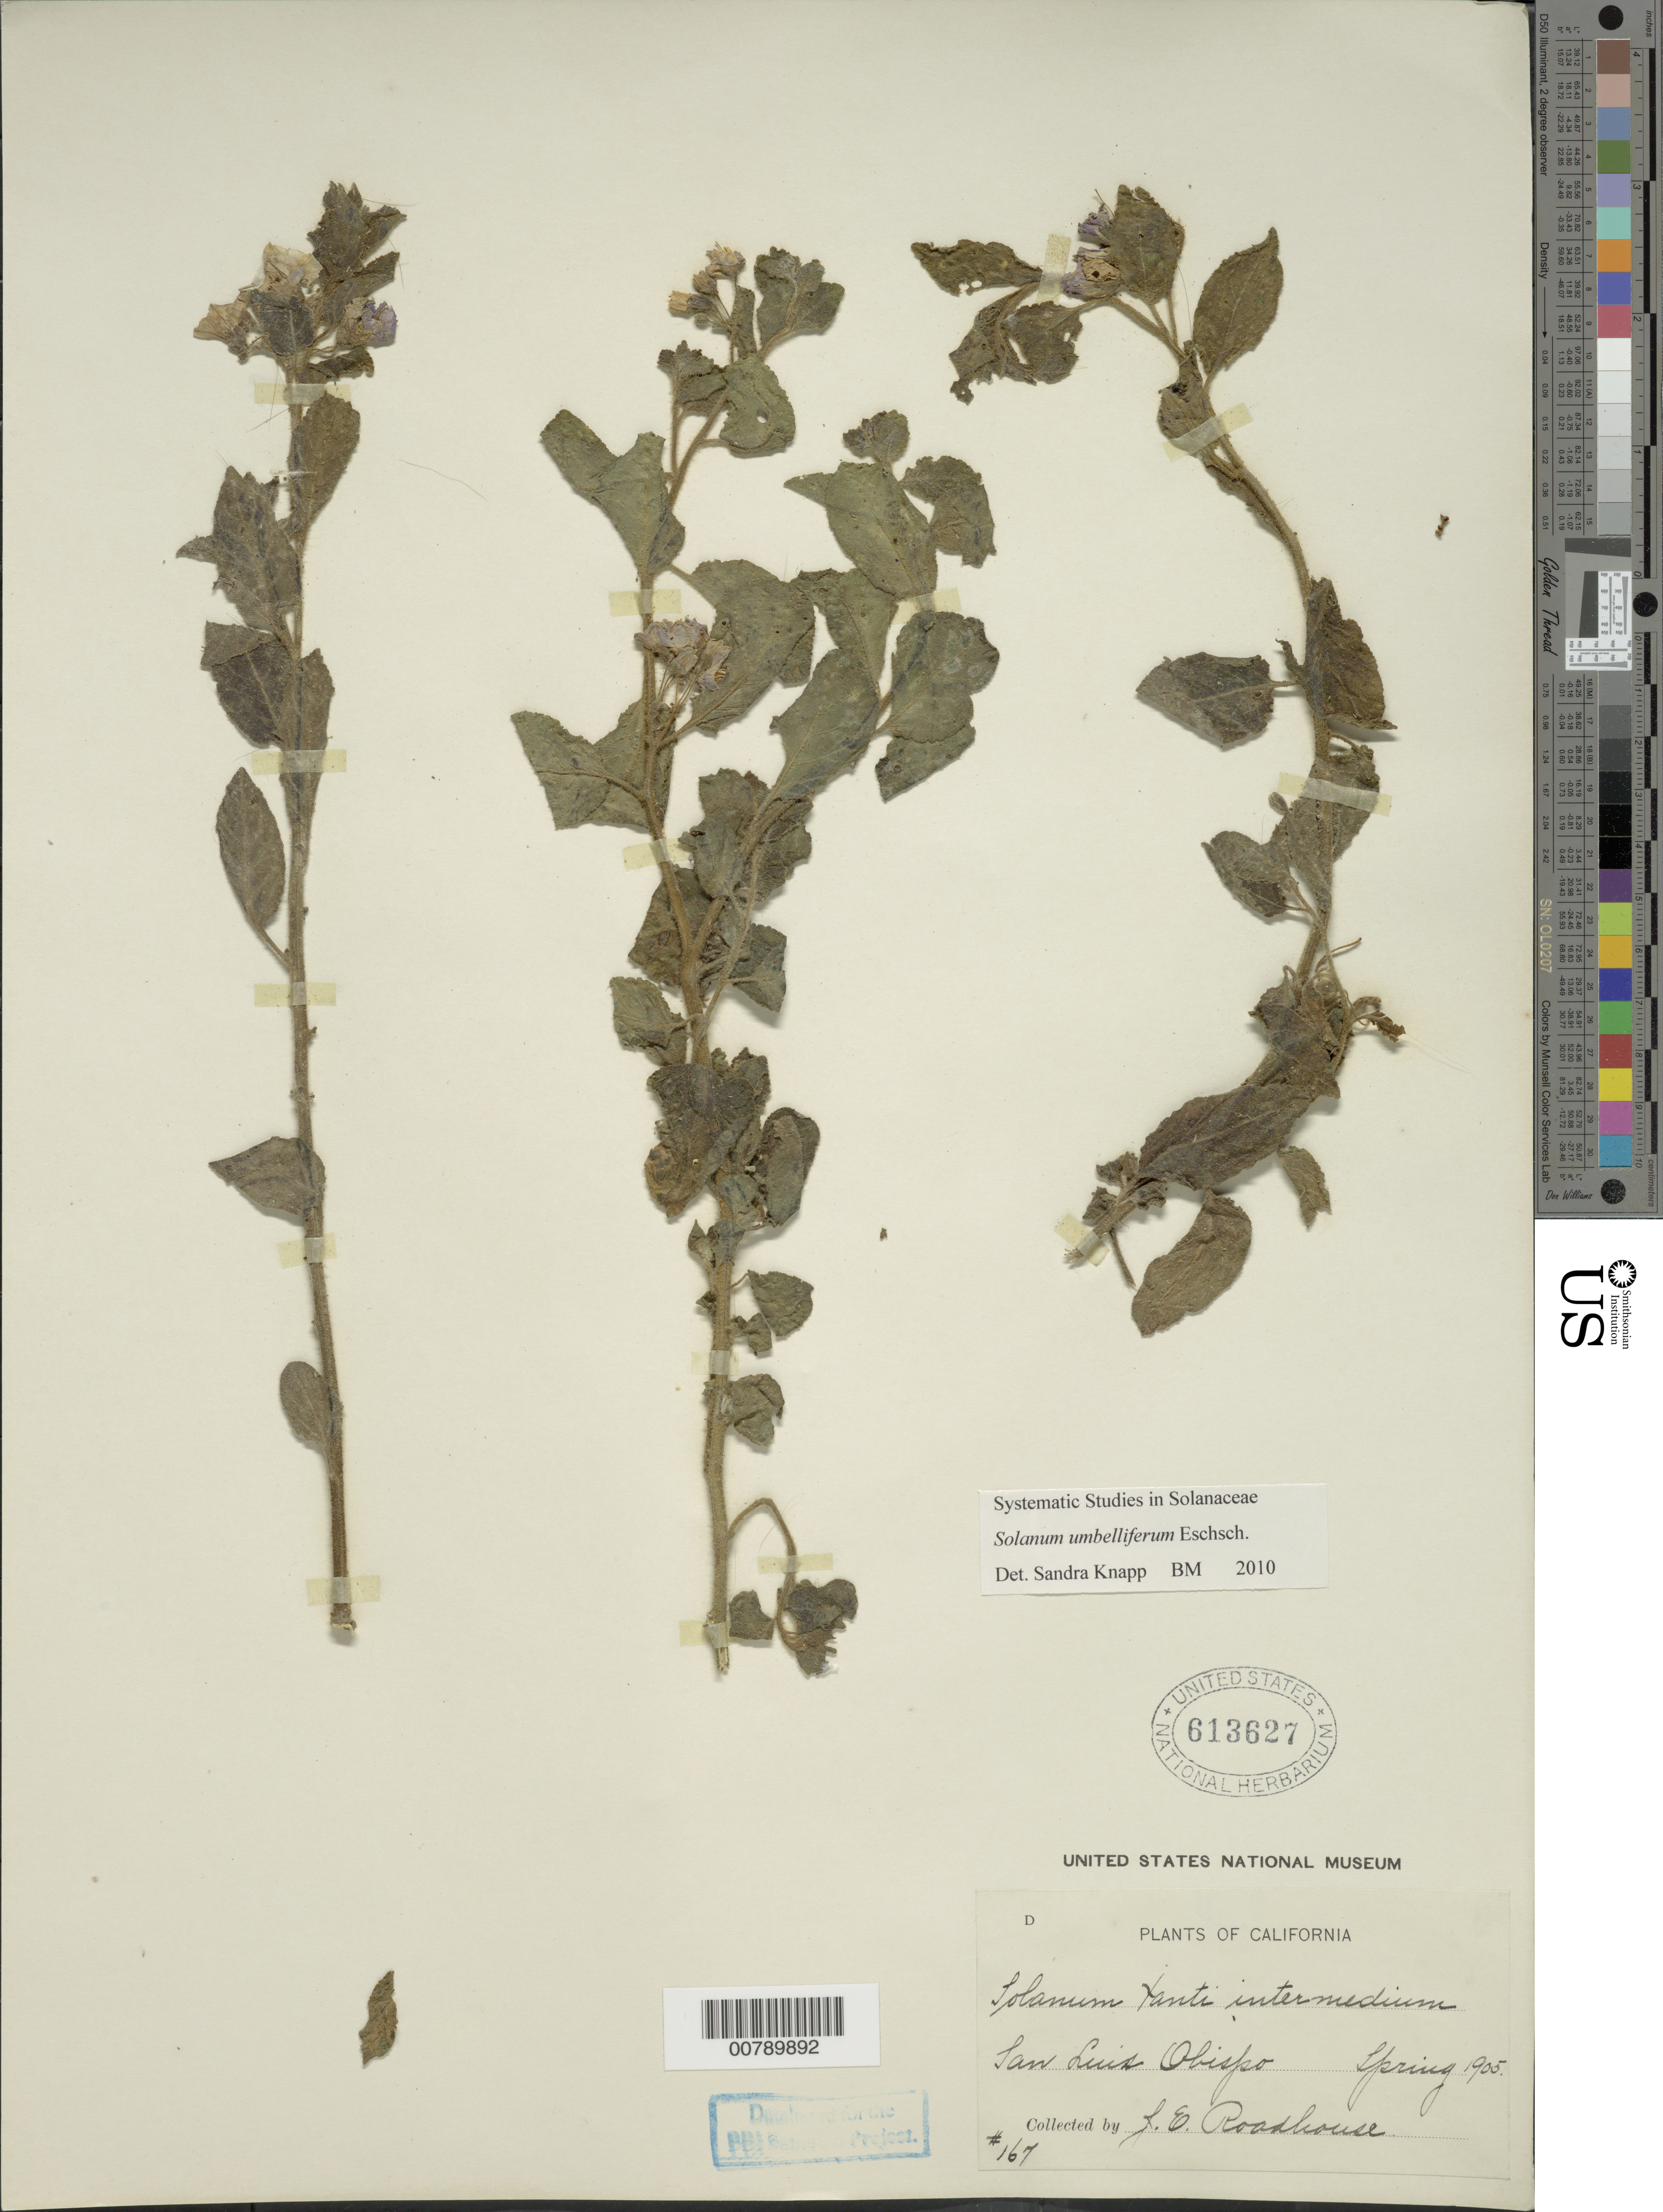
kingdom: Plantae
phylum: Tracheophyta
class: Magnoliopsida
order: Solanales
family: Solanaceae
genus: Solanum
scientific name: Solanum umbelliferum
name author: Eschsch.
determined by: Knapp, S. D.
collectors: J. Roadhouse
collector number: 167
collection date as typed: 1905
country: United States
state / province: California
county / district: San Luis Obispo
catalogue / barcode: US 613627